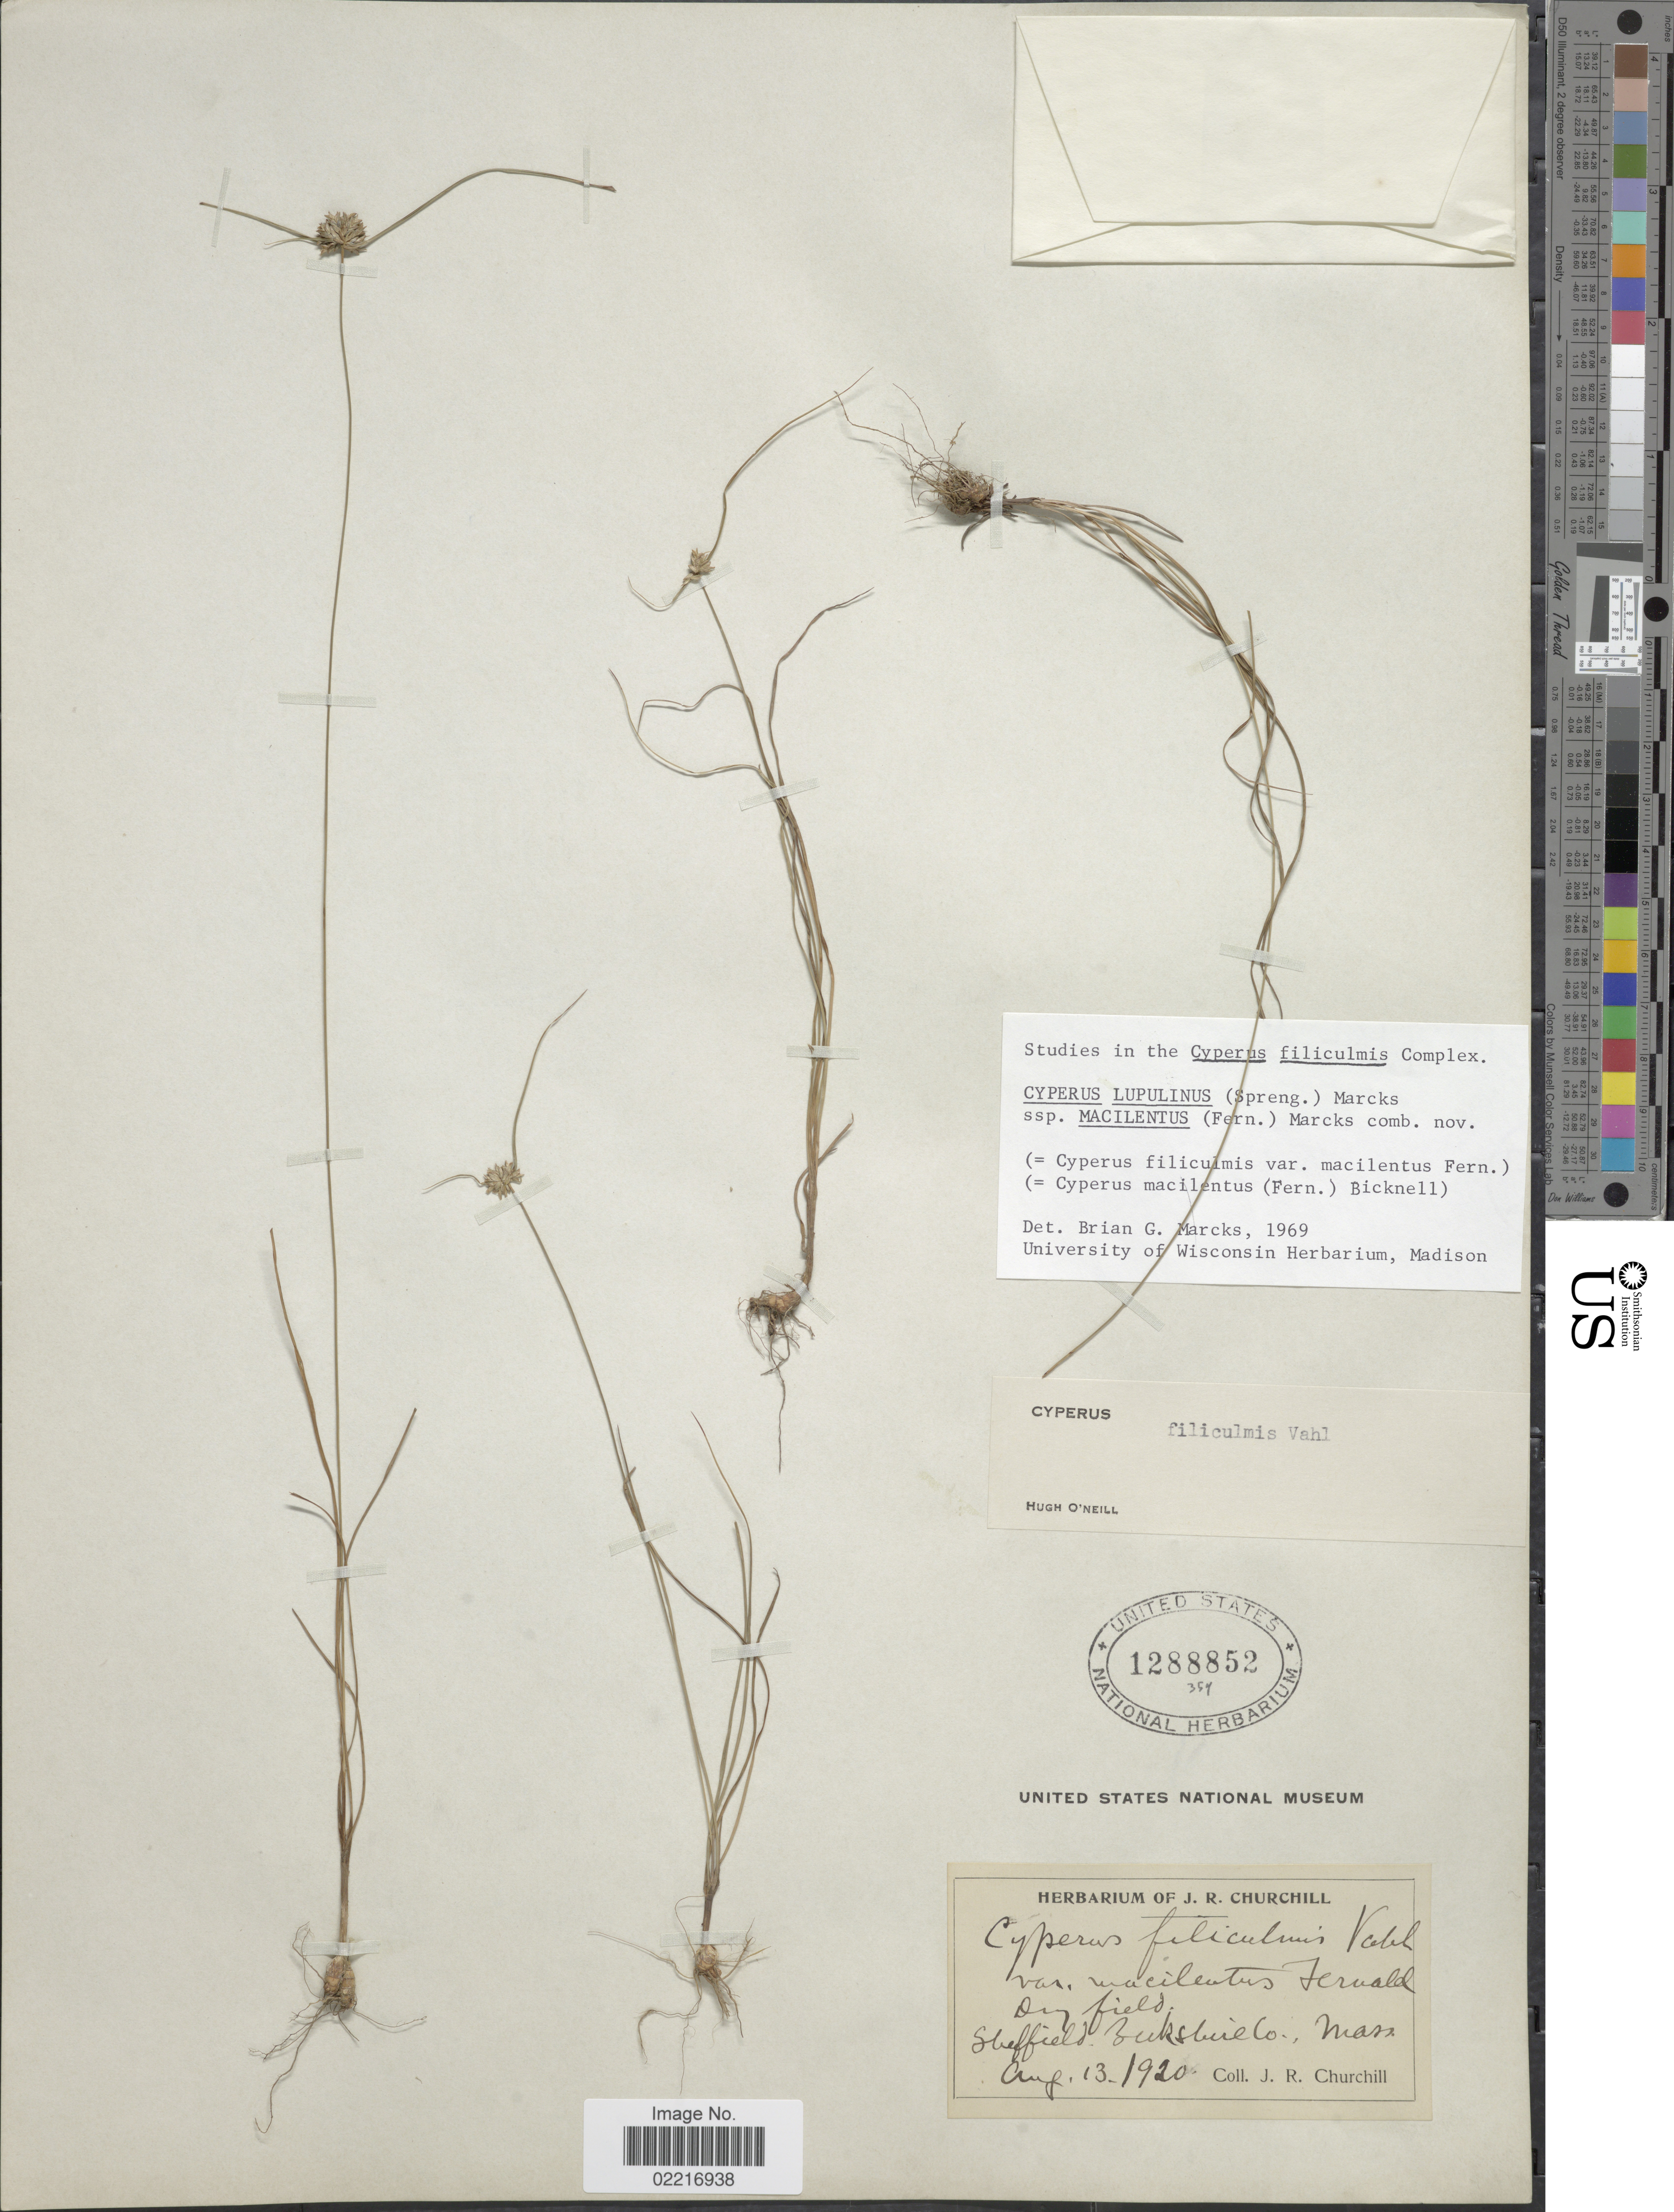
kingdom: Plantae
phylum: Tracheophyta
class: Liliopsida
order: Poales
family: Cyperaceae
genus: Cyperus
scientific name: Cyperus lupulinus subsp. macilentus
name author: (Fernald) Marcks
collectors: J. Churchill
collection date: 1920-08-13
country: United States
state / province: Massachusetts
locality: Sheffield, Berkshire Co.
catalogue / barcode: US 1288852